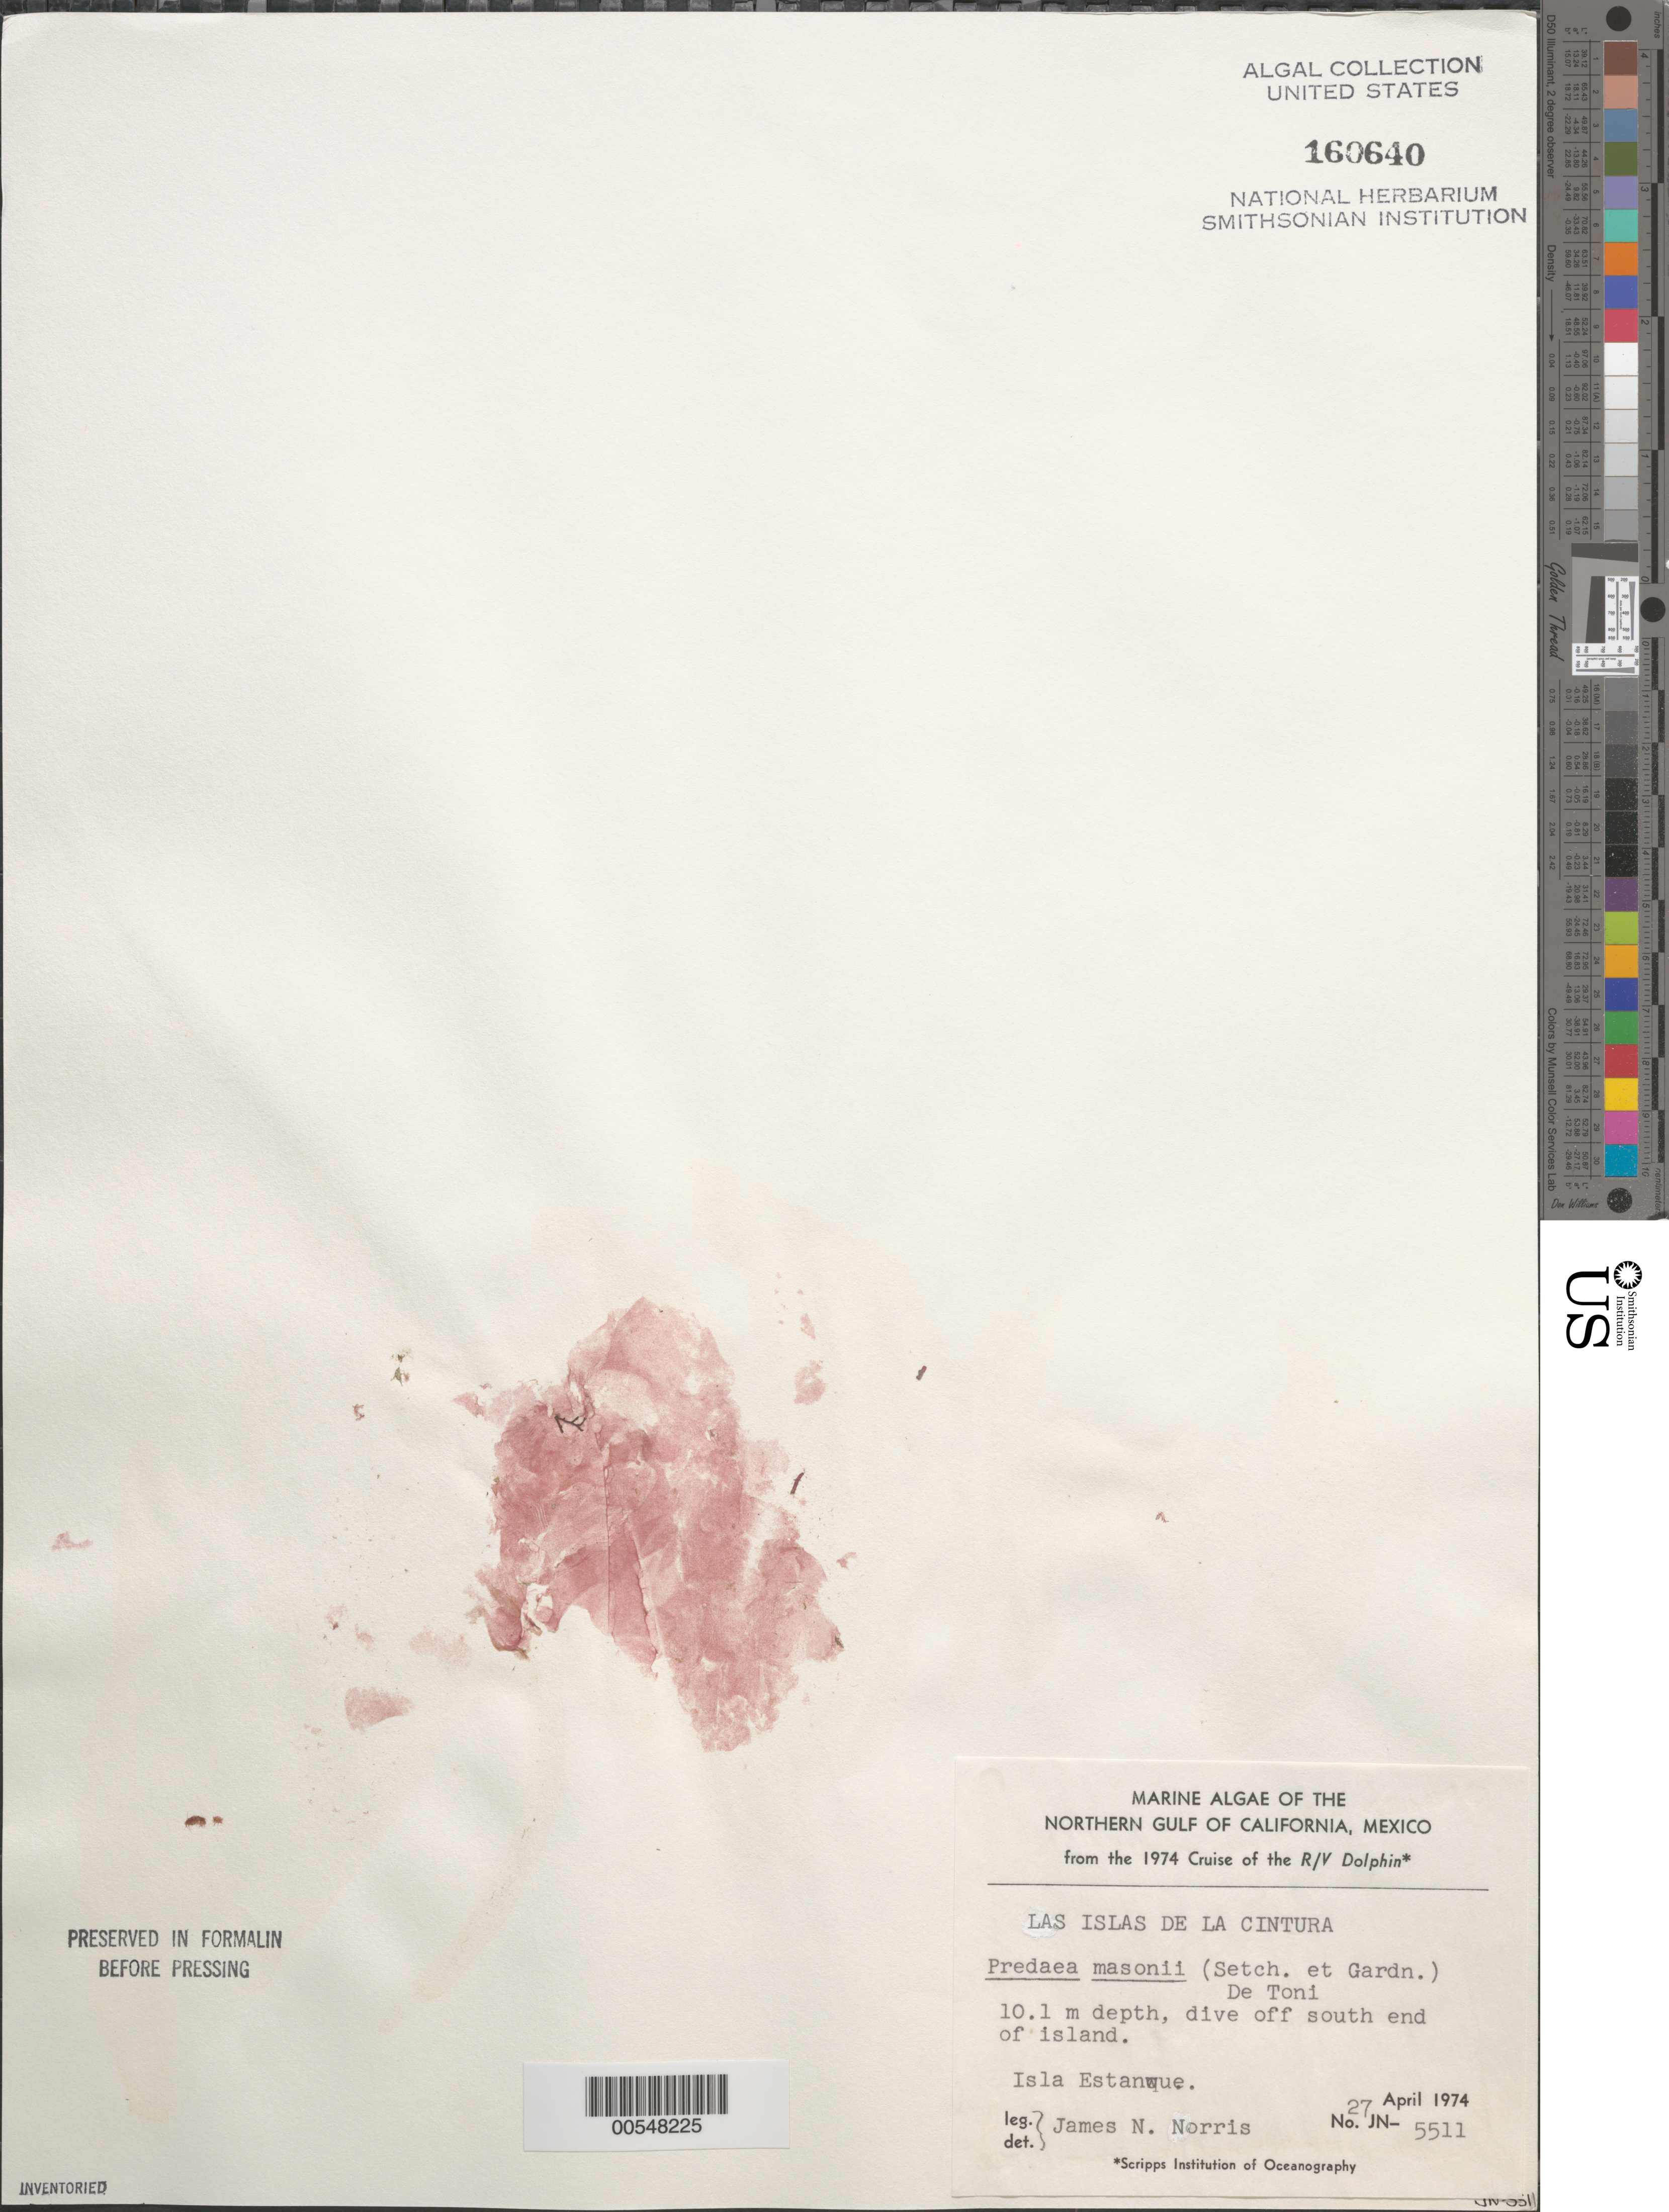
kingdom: Plantae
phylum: Rhodophyta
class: Florideophyceae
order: Nemastomatales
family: Nemastomataceae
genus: Predaea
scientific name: Predaea masonii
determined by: Norris, James N.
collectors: J. N. Norris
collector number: JN-5511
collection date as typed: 27 Apr 1974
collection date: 1974-04-27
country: Mexico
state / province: Baja California Norte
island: Isla Estanque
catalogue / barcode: US 160640